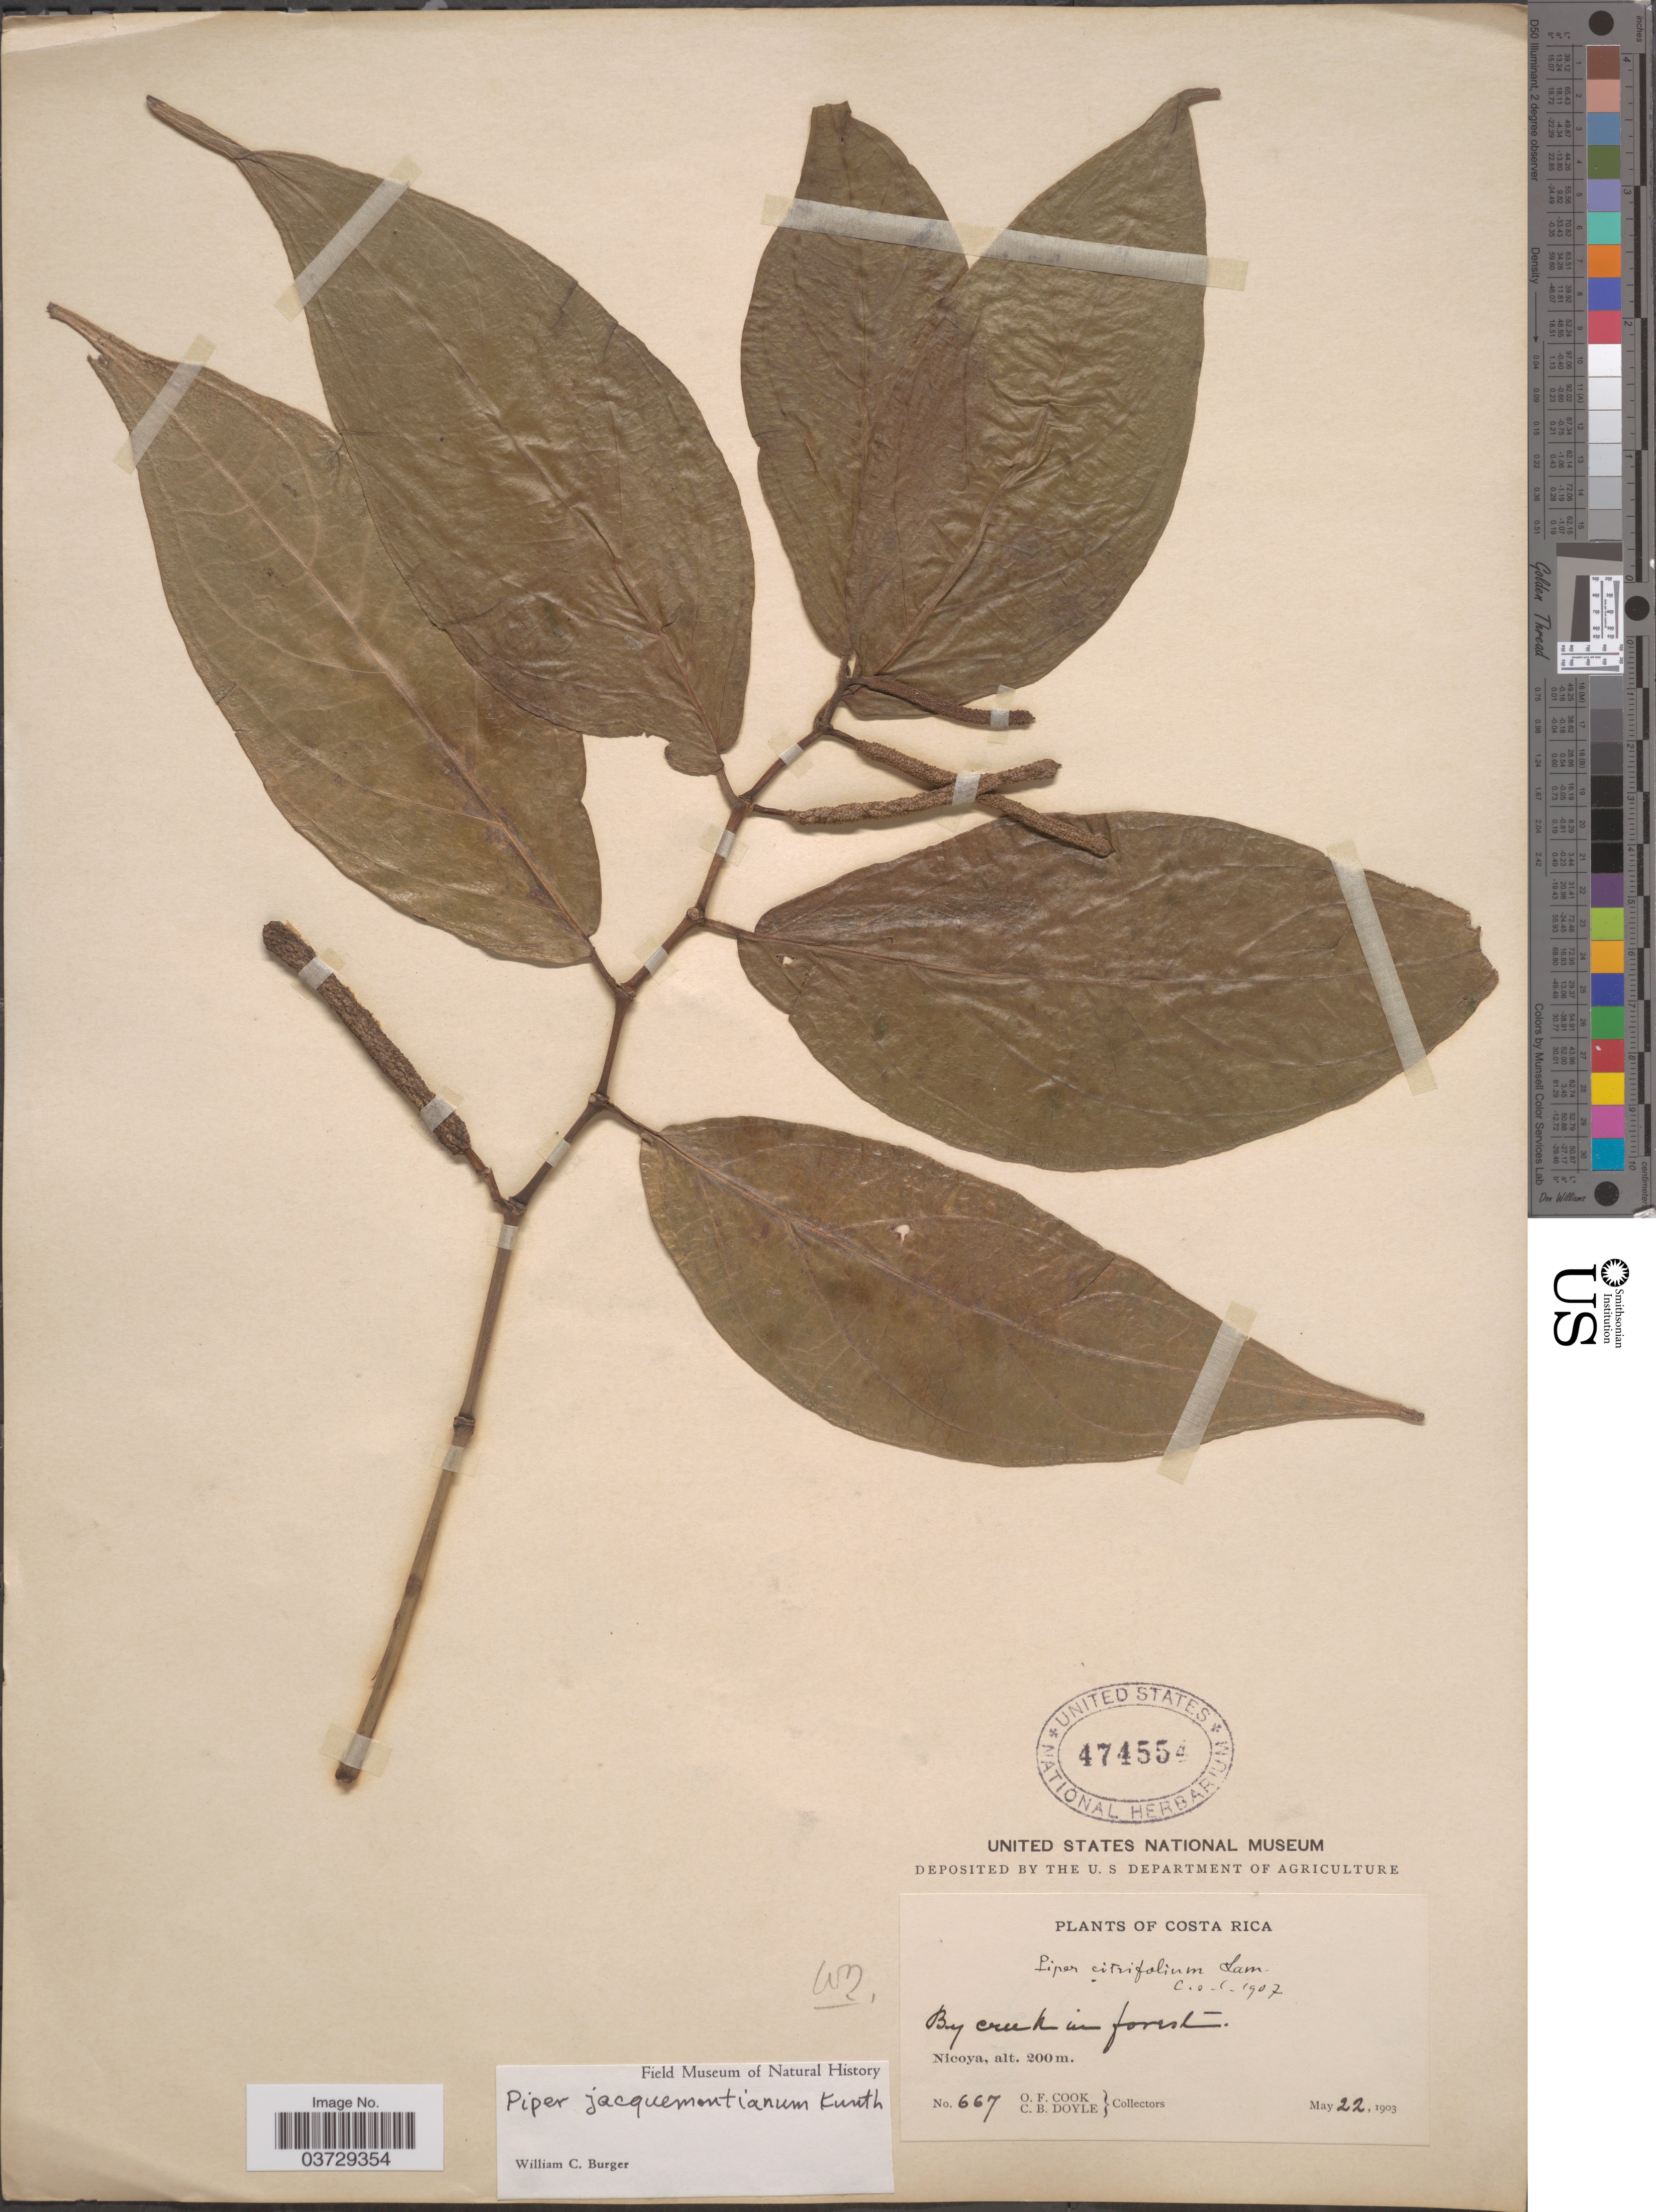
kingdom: Plantae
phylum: Tracheophyta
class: Magnoliopsida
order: Piperales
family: Piperaceae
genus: Piper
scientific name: Piper jacquemontianum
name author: Kunth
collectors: O. F. Cook & C. Doyle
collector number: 667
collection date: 1903-05-22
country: Costa Rica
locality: Nicoya.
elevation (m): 200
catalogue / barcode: US 474554